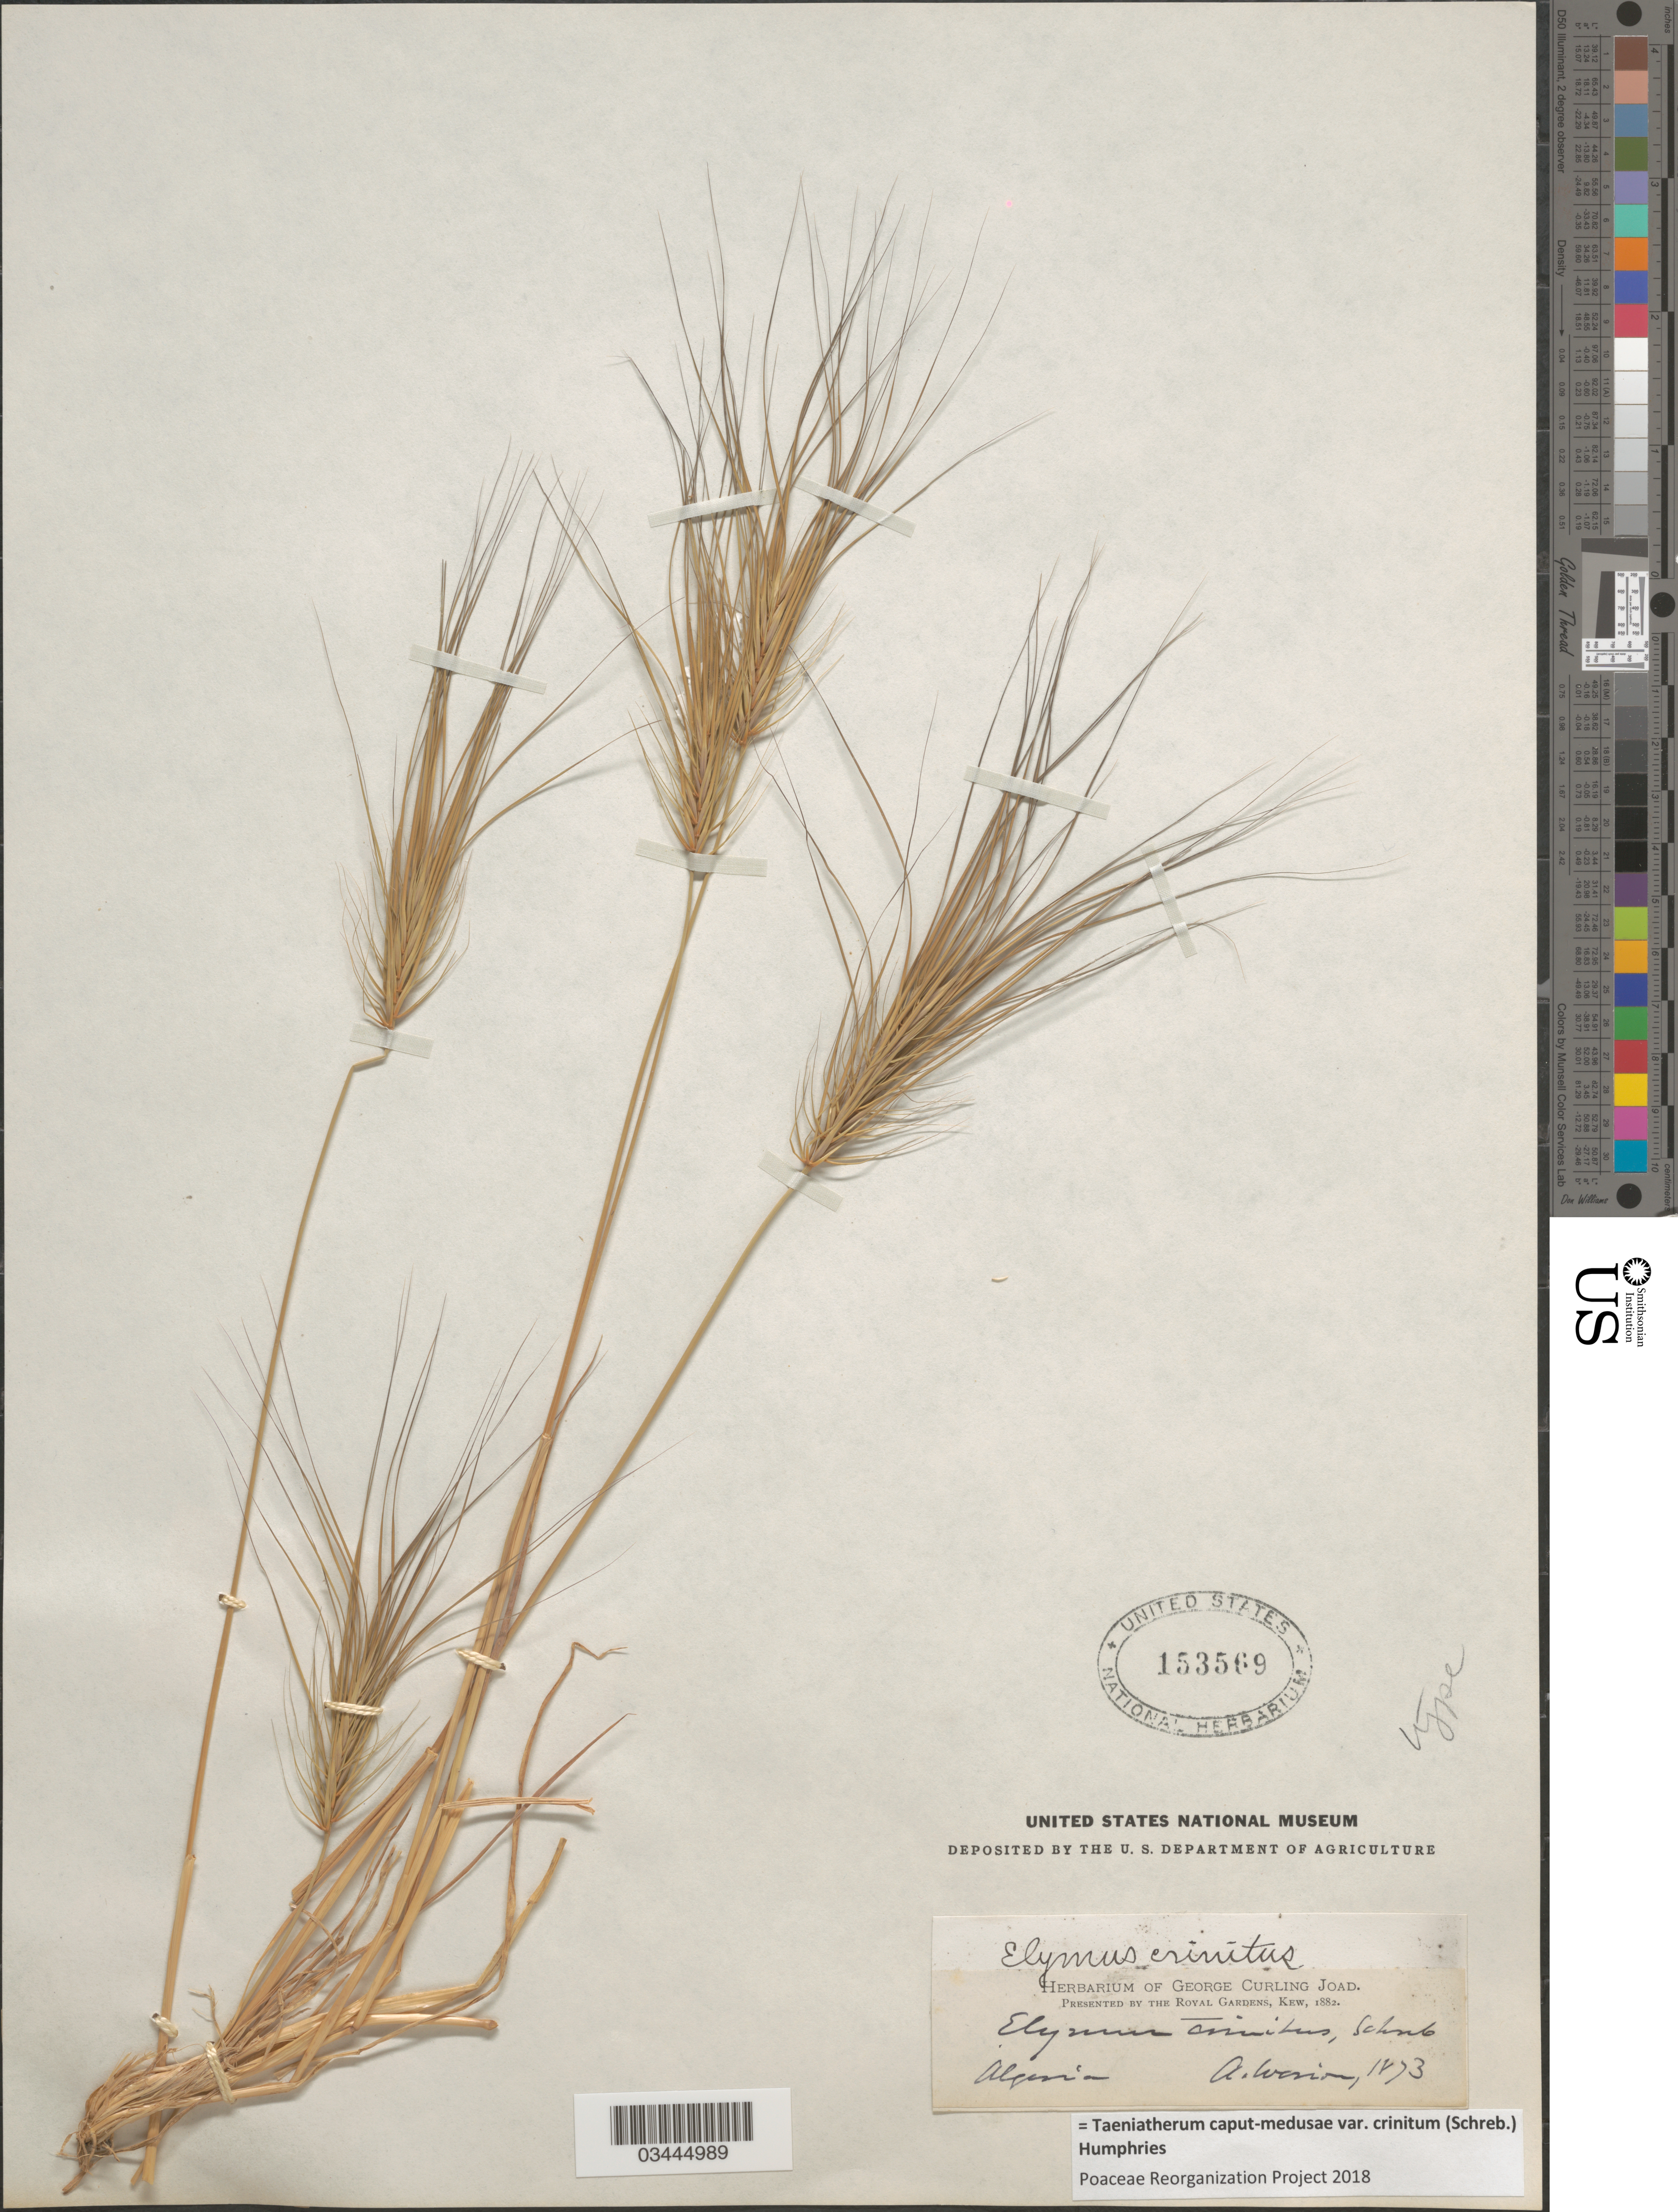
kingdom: Plantae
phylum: Tracheophyta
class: Liliopsida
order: Poales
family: Poaceae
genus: Taeniatherum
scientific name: Taeniatherum caput-medusae var. crinitum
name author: (Schreb.) Humphries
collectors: A. Warion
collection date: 1873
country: Algeria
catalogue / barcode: US 153569